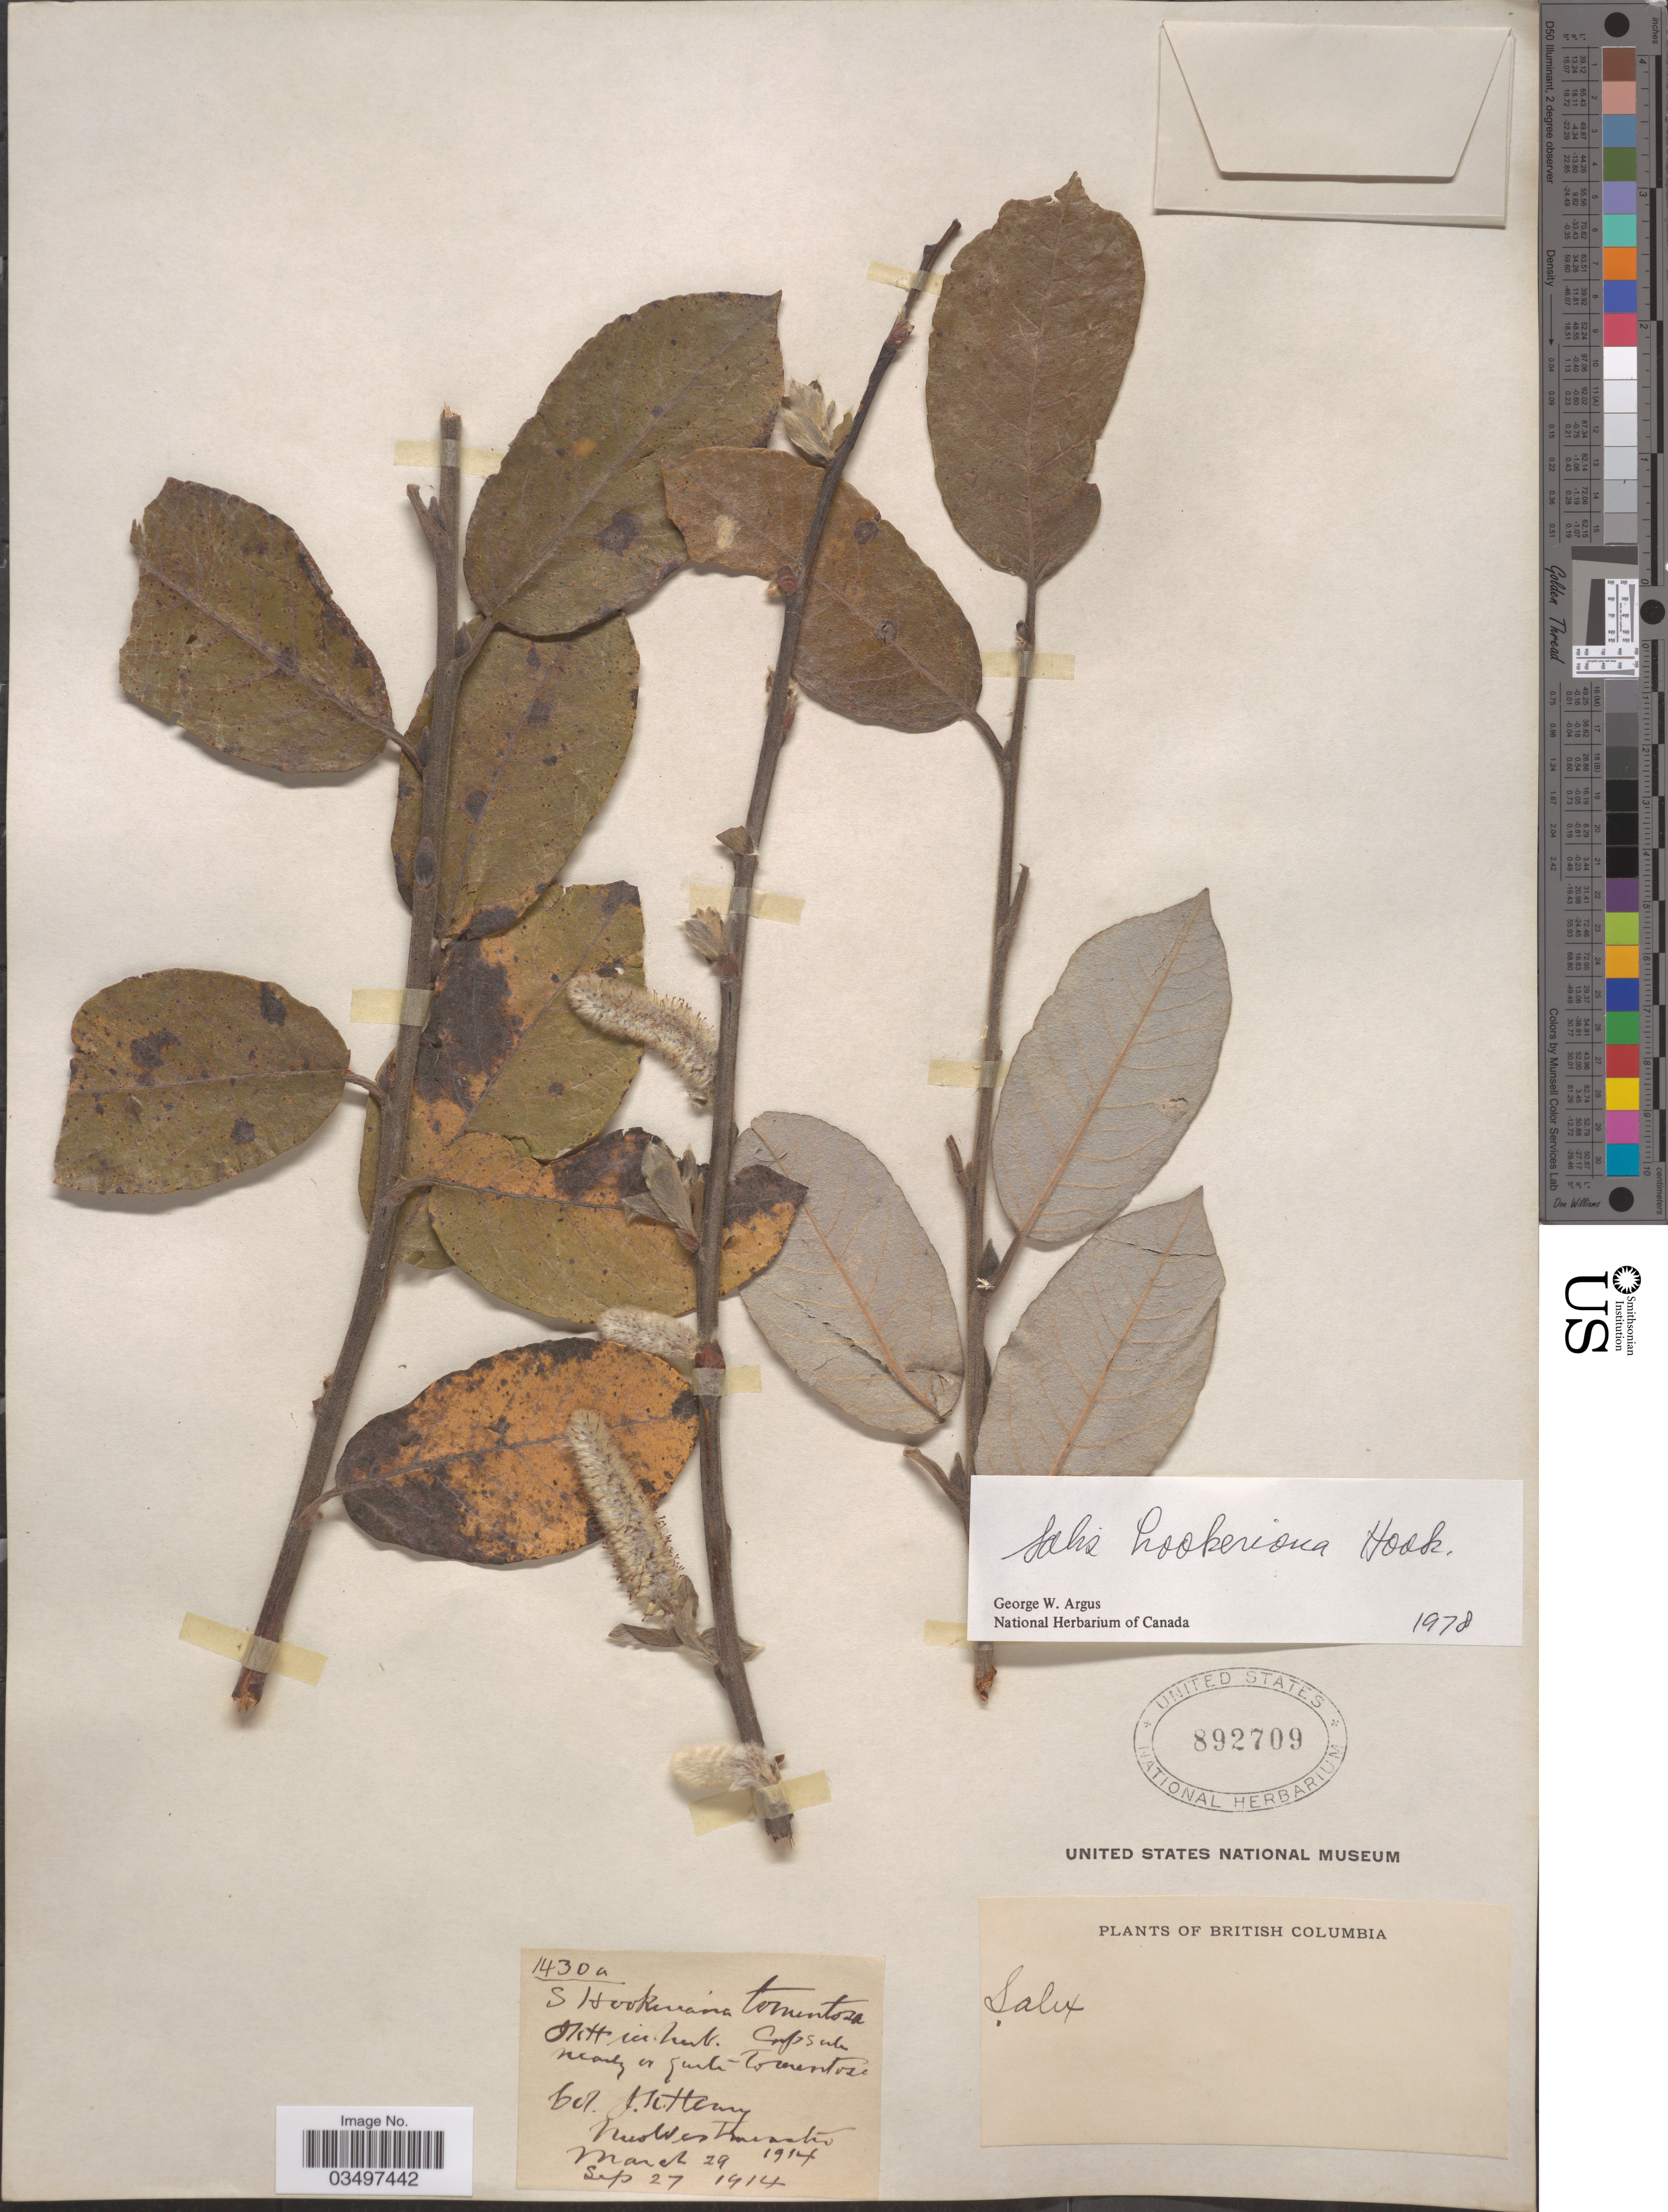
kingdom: Plantae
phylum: Tracheophyta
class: Magnoliopsida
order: Malpighiales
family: Salicaceae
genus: Salix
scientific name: Salix hookeriana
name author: Barratt ex Hook.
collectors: J. K. Henry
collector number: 1430a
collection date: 1914-03-29/1914-09-27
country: Canada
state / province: British Columbia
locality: New Westminster.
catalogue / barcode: US 892709